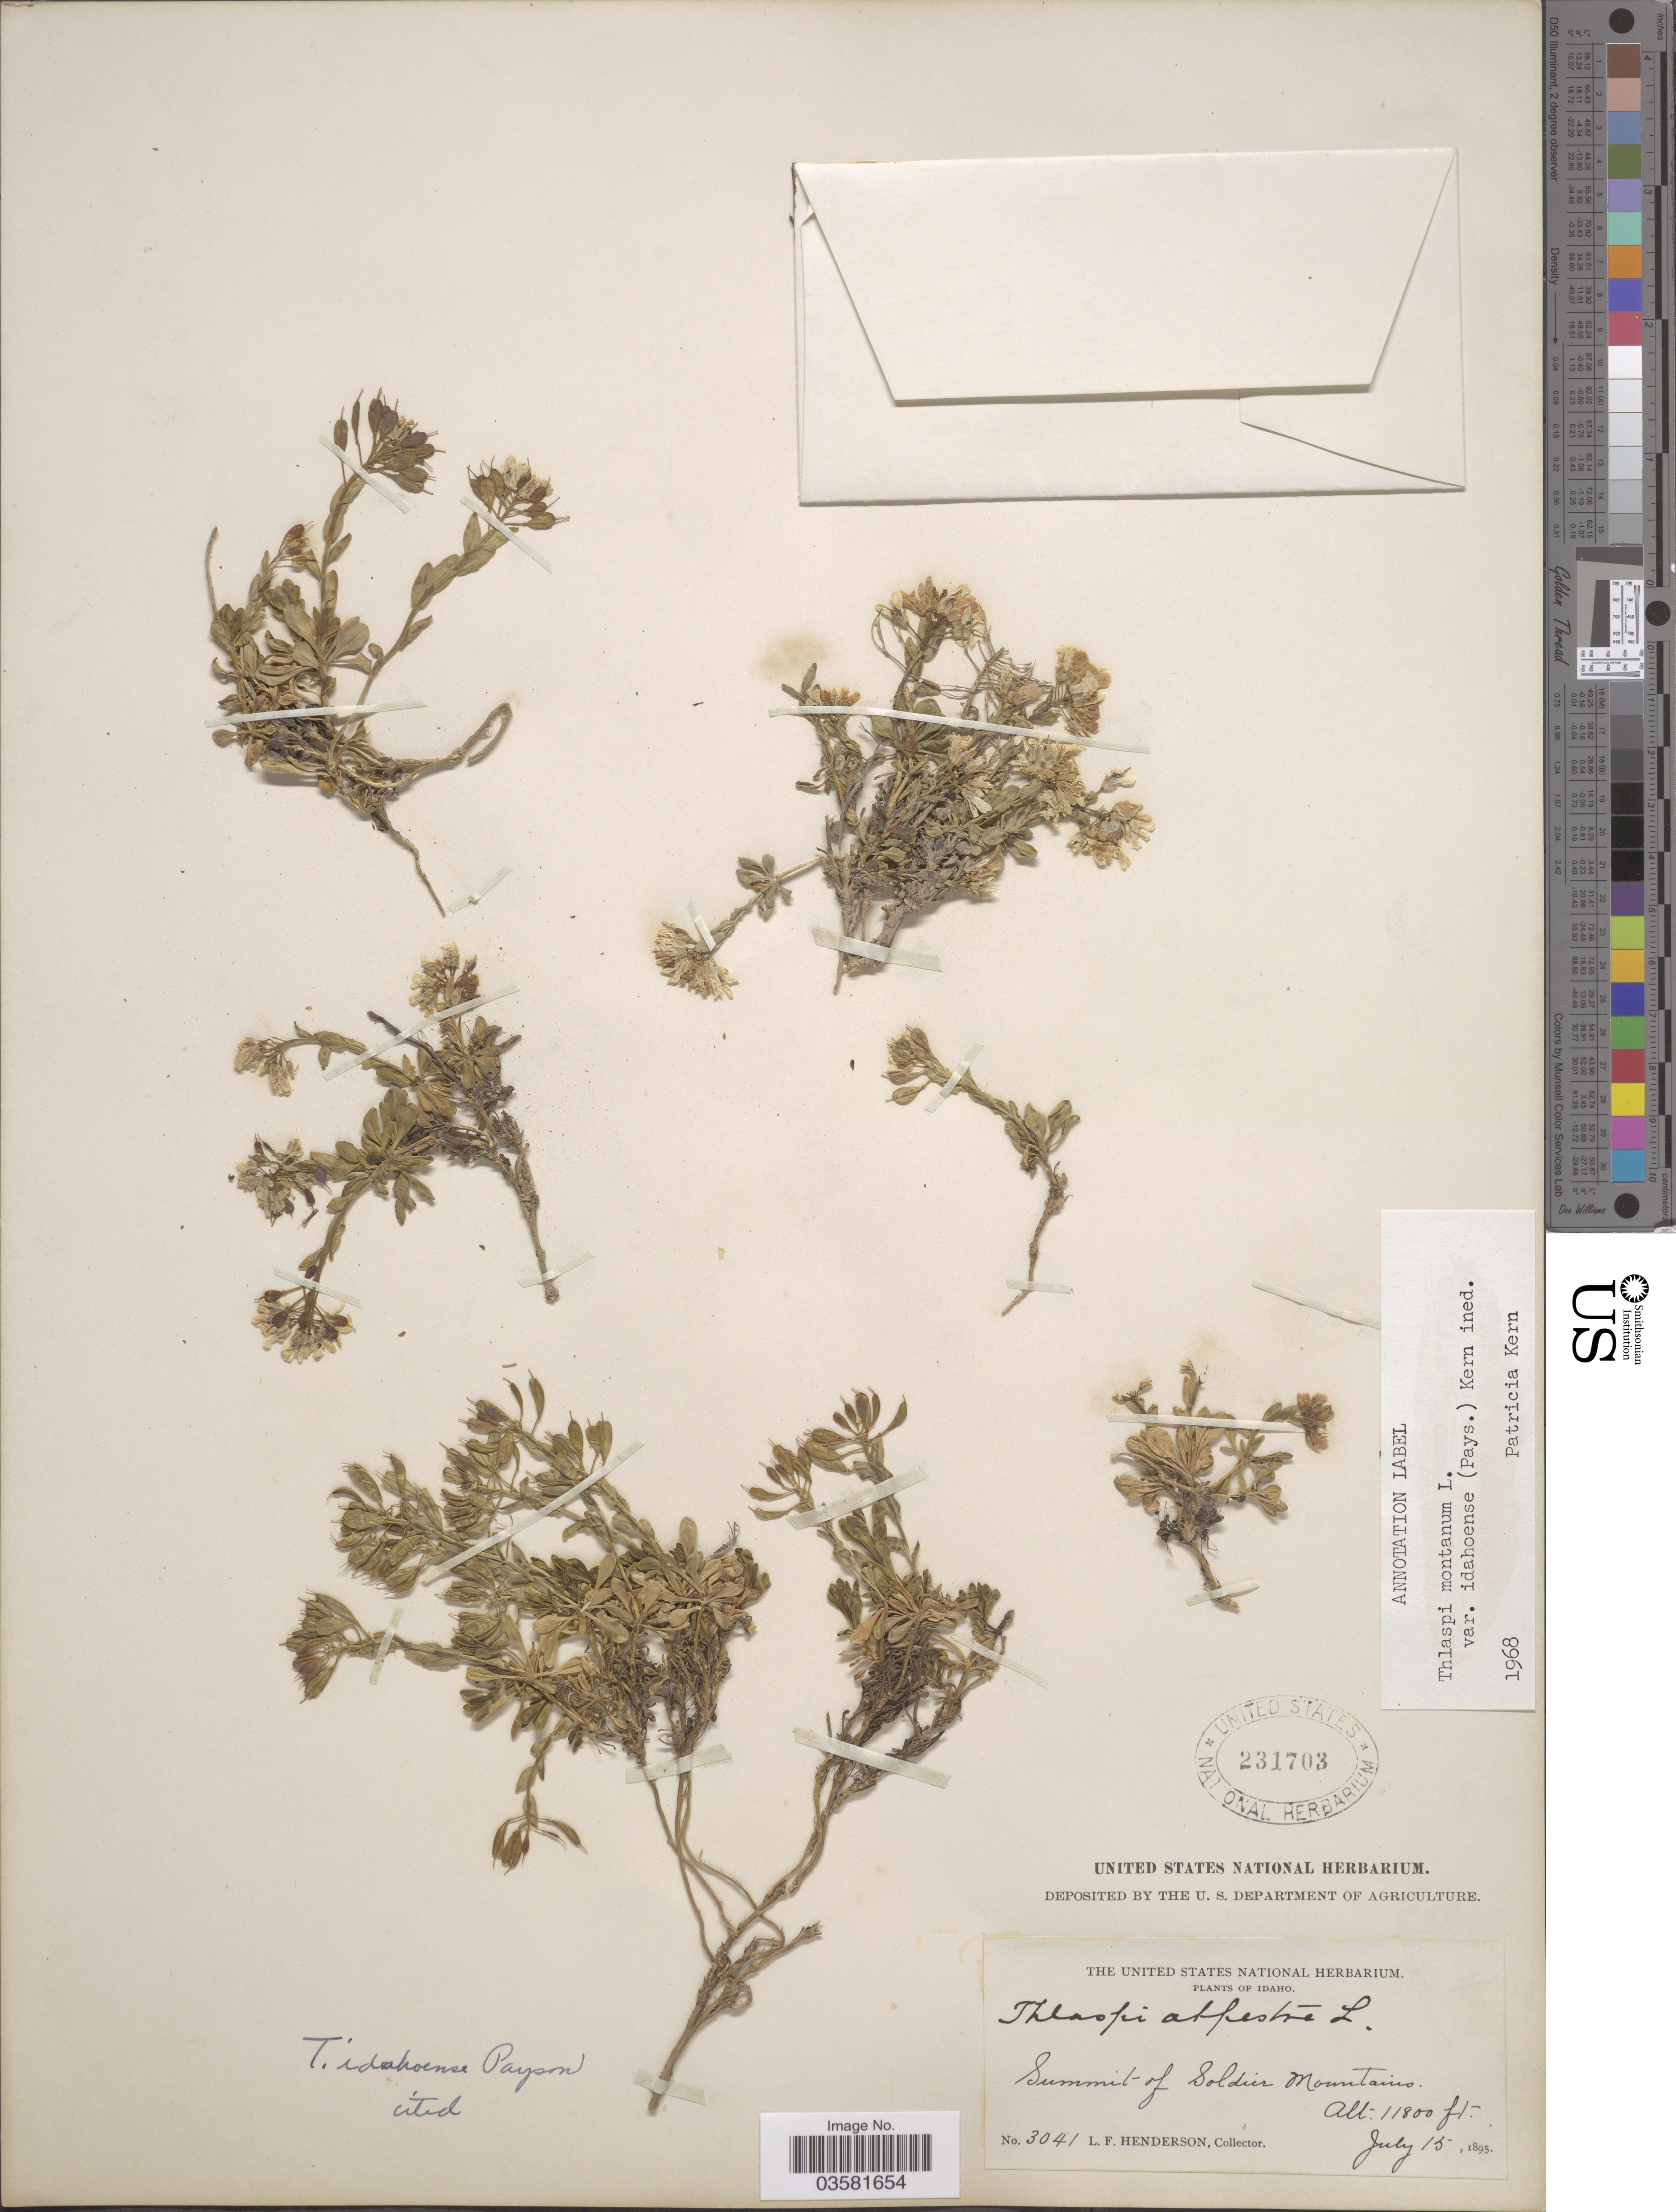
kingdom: Plantae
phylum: Tracheophyta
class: Magnoliopsida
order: Brassicales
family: Brassicaceae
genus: Thlaspi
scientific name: Thlaspi montanum var. idahoense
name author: (Payson) P.K. Holmgren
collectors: L. Henderson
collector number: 3041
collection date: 1895-07-15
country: United States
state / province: Idaho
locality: Summit of Soldier Mountains.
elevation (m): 3597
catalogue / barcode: US 231703